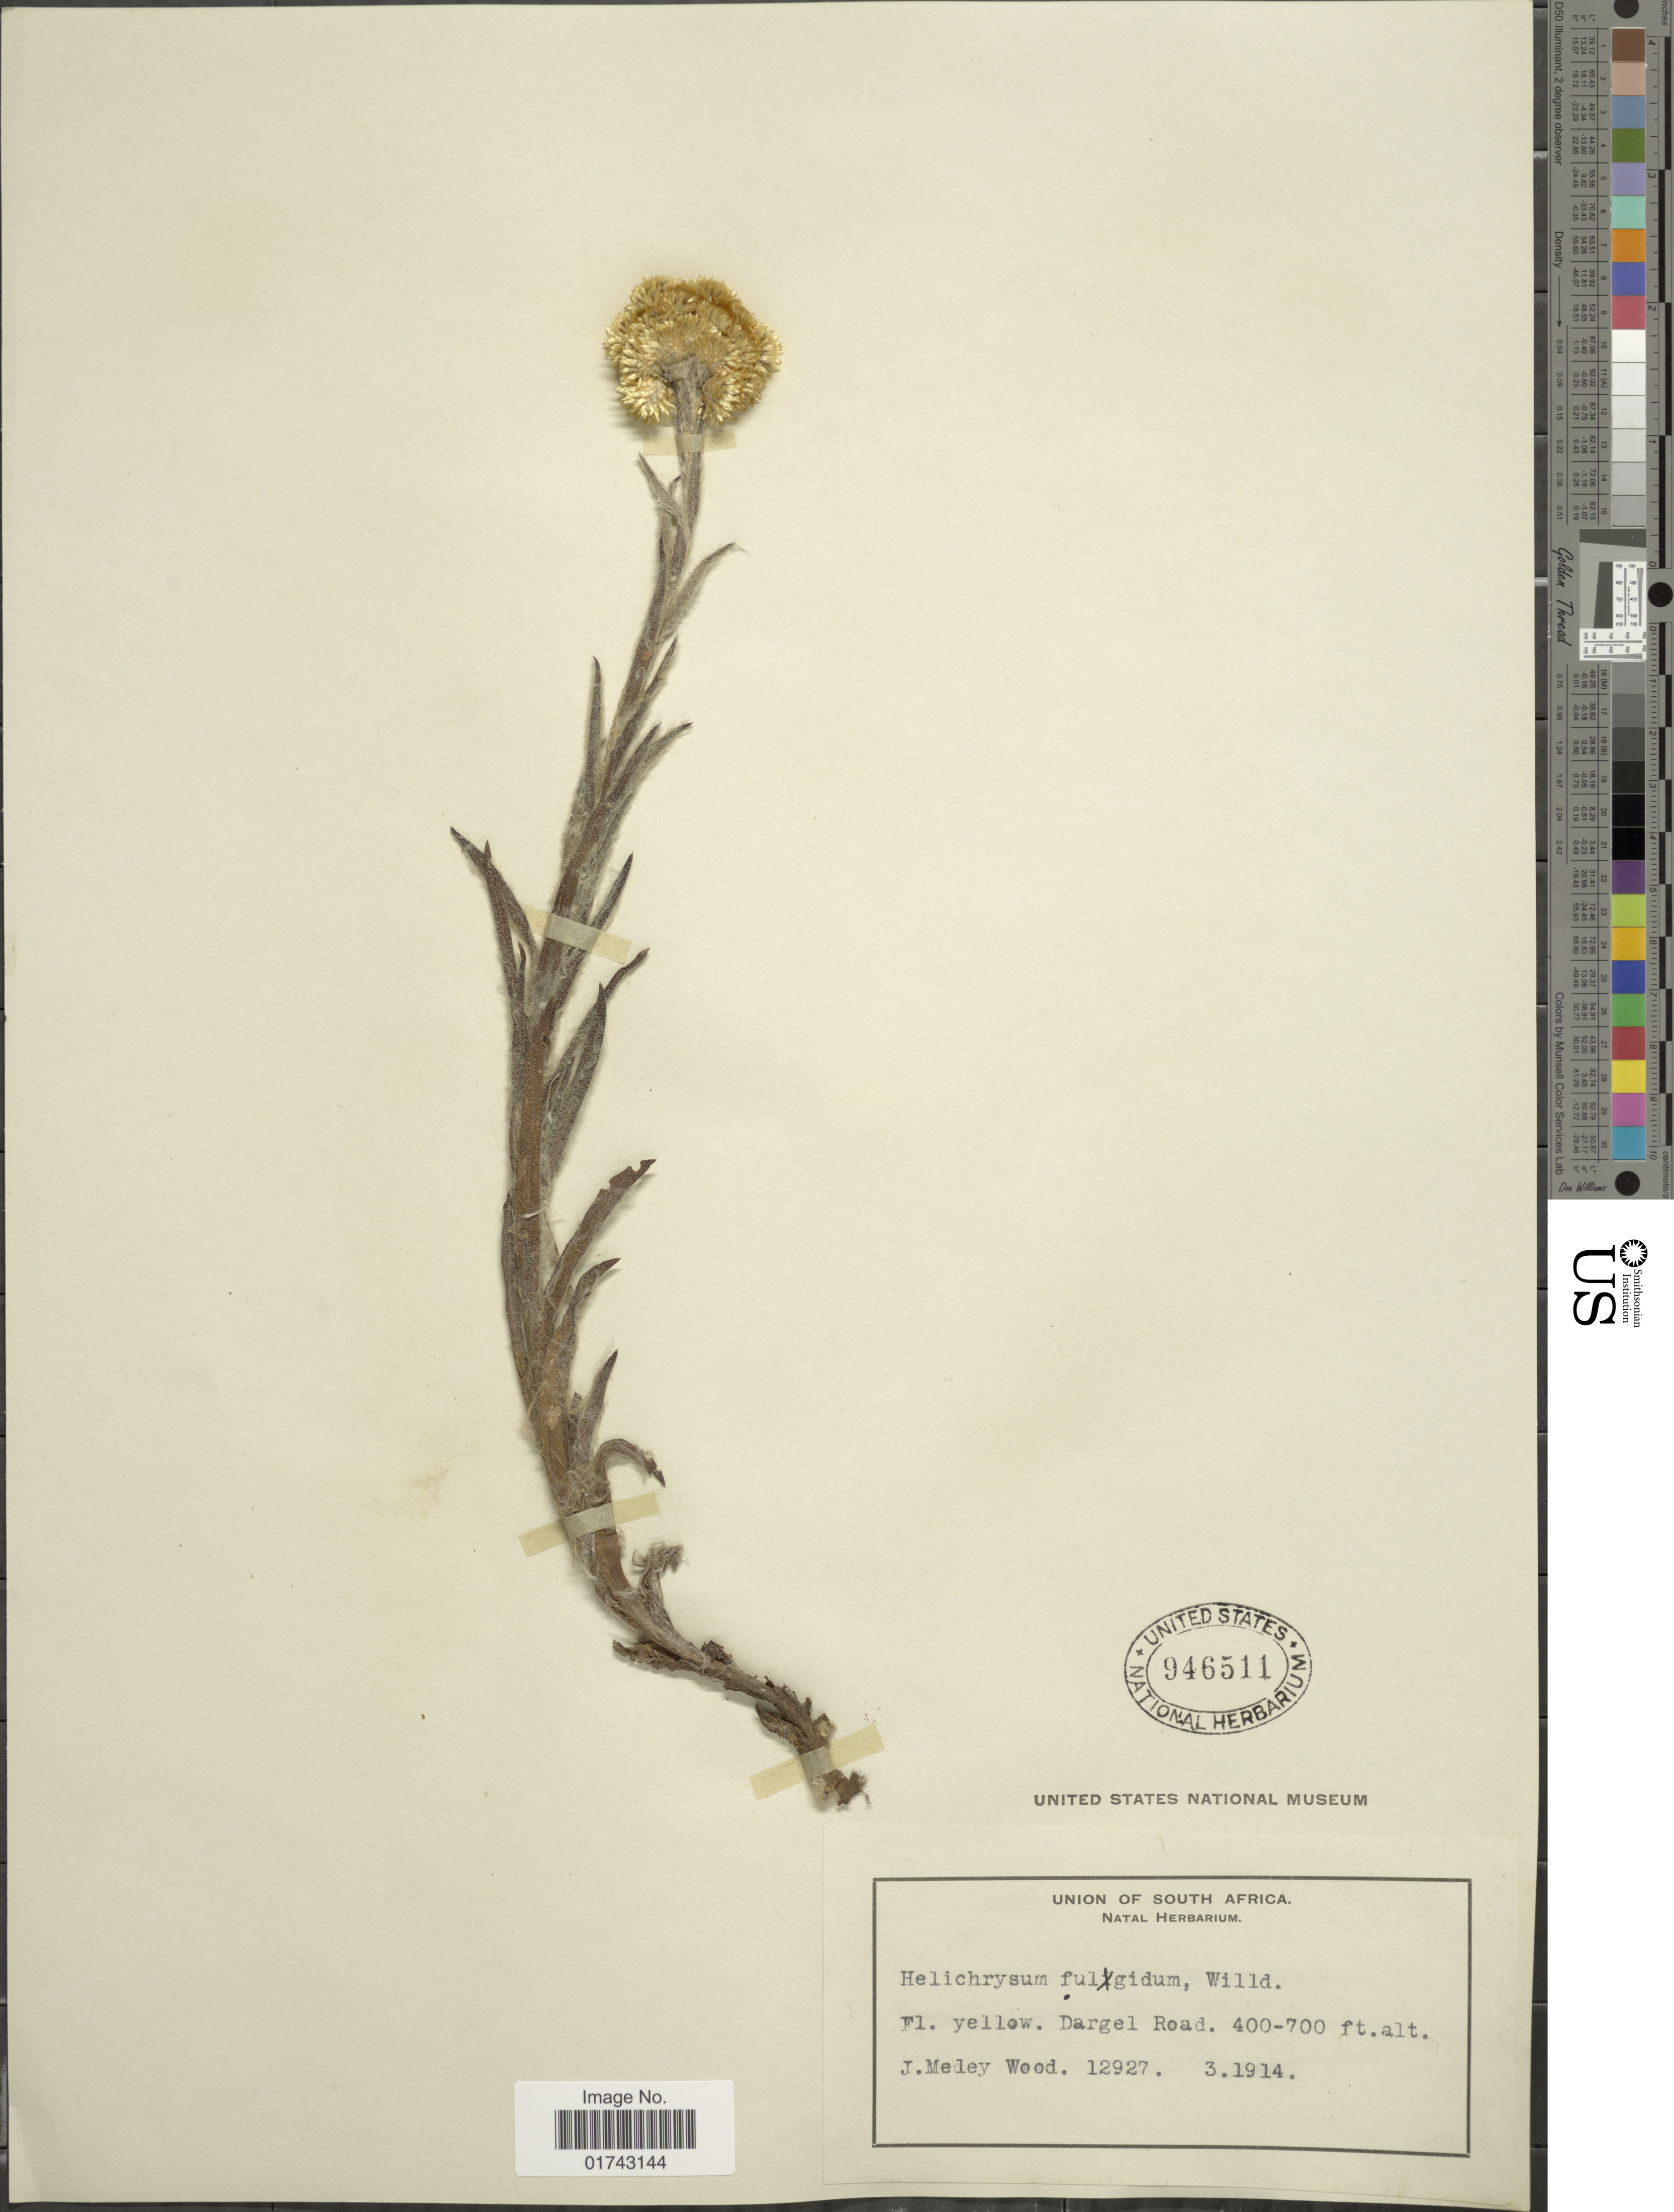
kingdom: Plantae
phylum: Tracheophyta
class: Magnoliopsida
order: Asterales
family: Asteraceae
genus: Helichrysum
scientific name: Helichrysum fulgidum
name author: (L. f.) A. Cunn.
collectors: J. M. Wood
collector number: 12927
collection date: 1914-03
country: South Africa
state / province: KwaZulu-Natal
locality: Natal, Dargel Road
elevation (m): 122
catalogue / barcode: US 946511